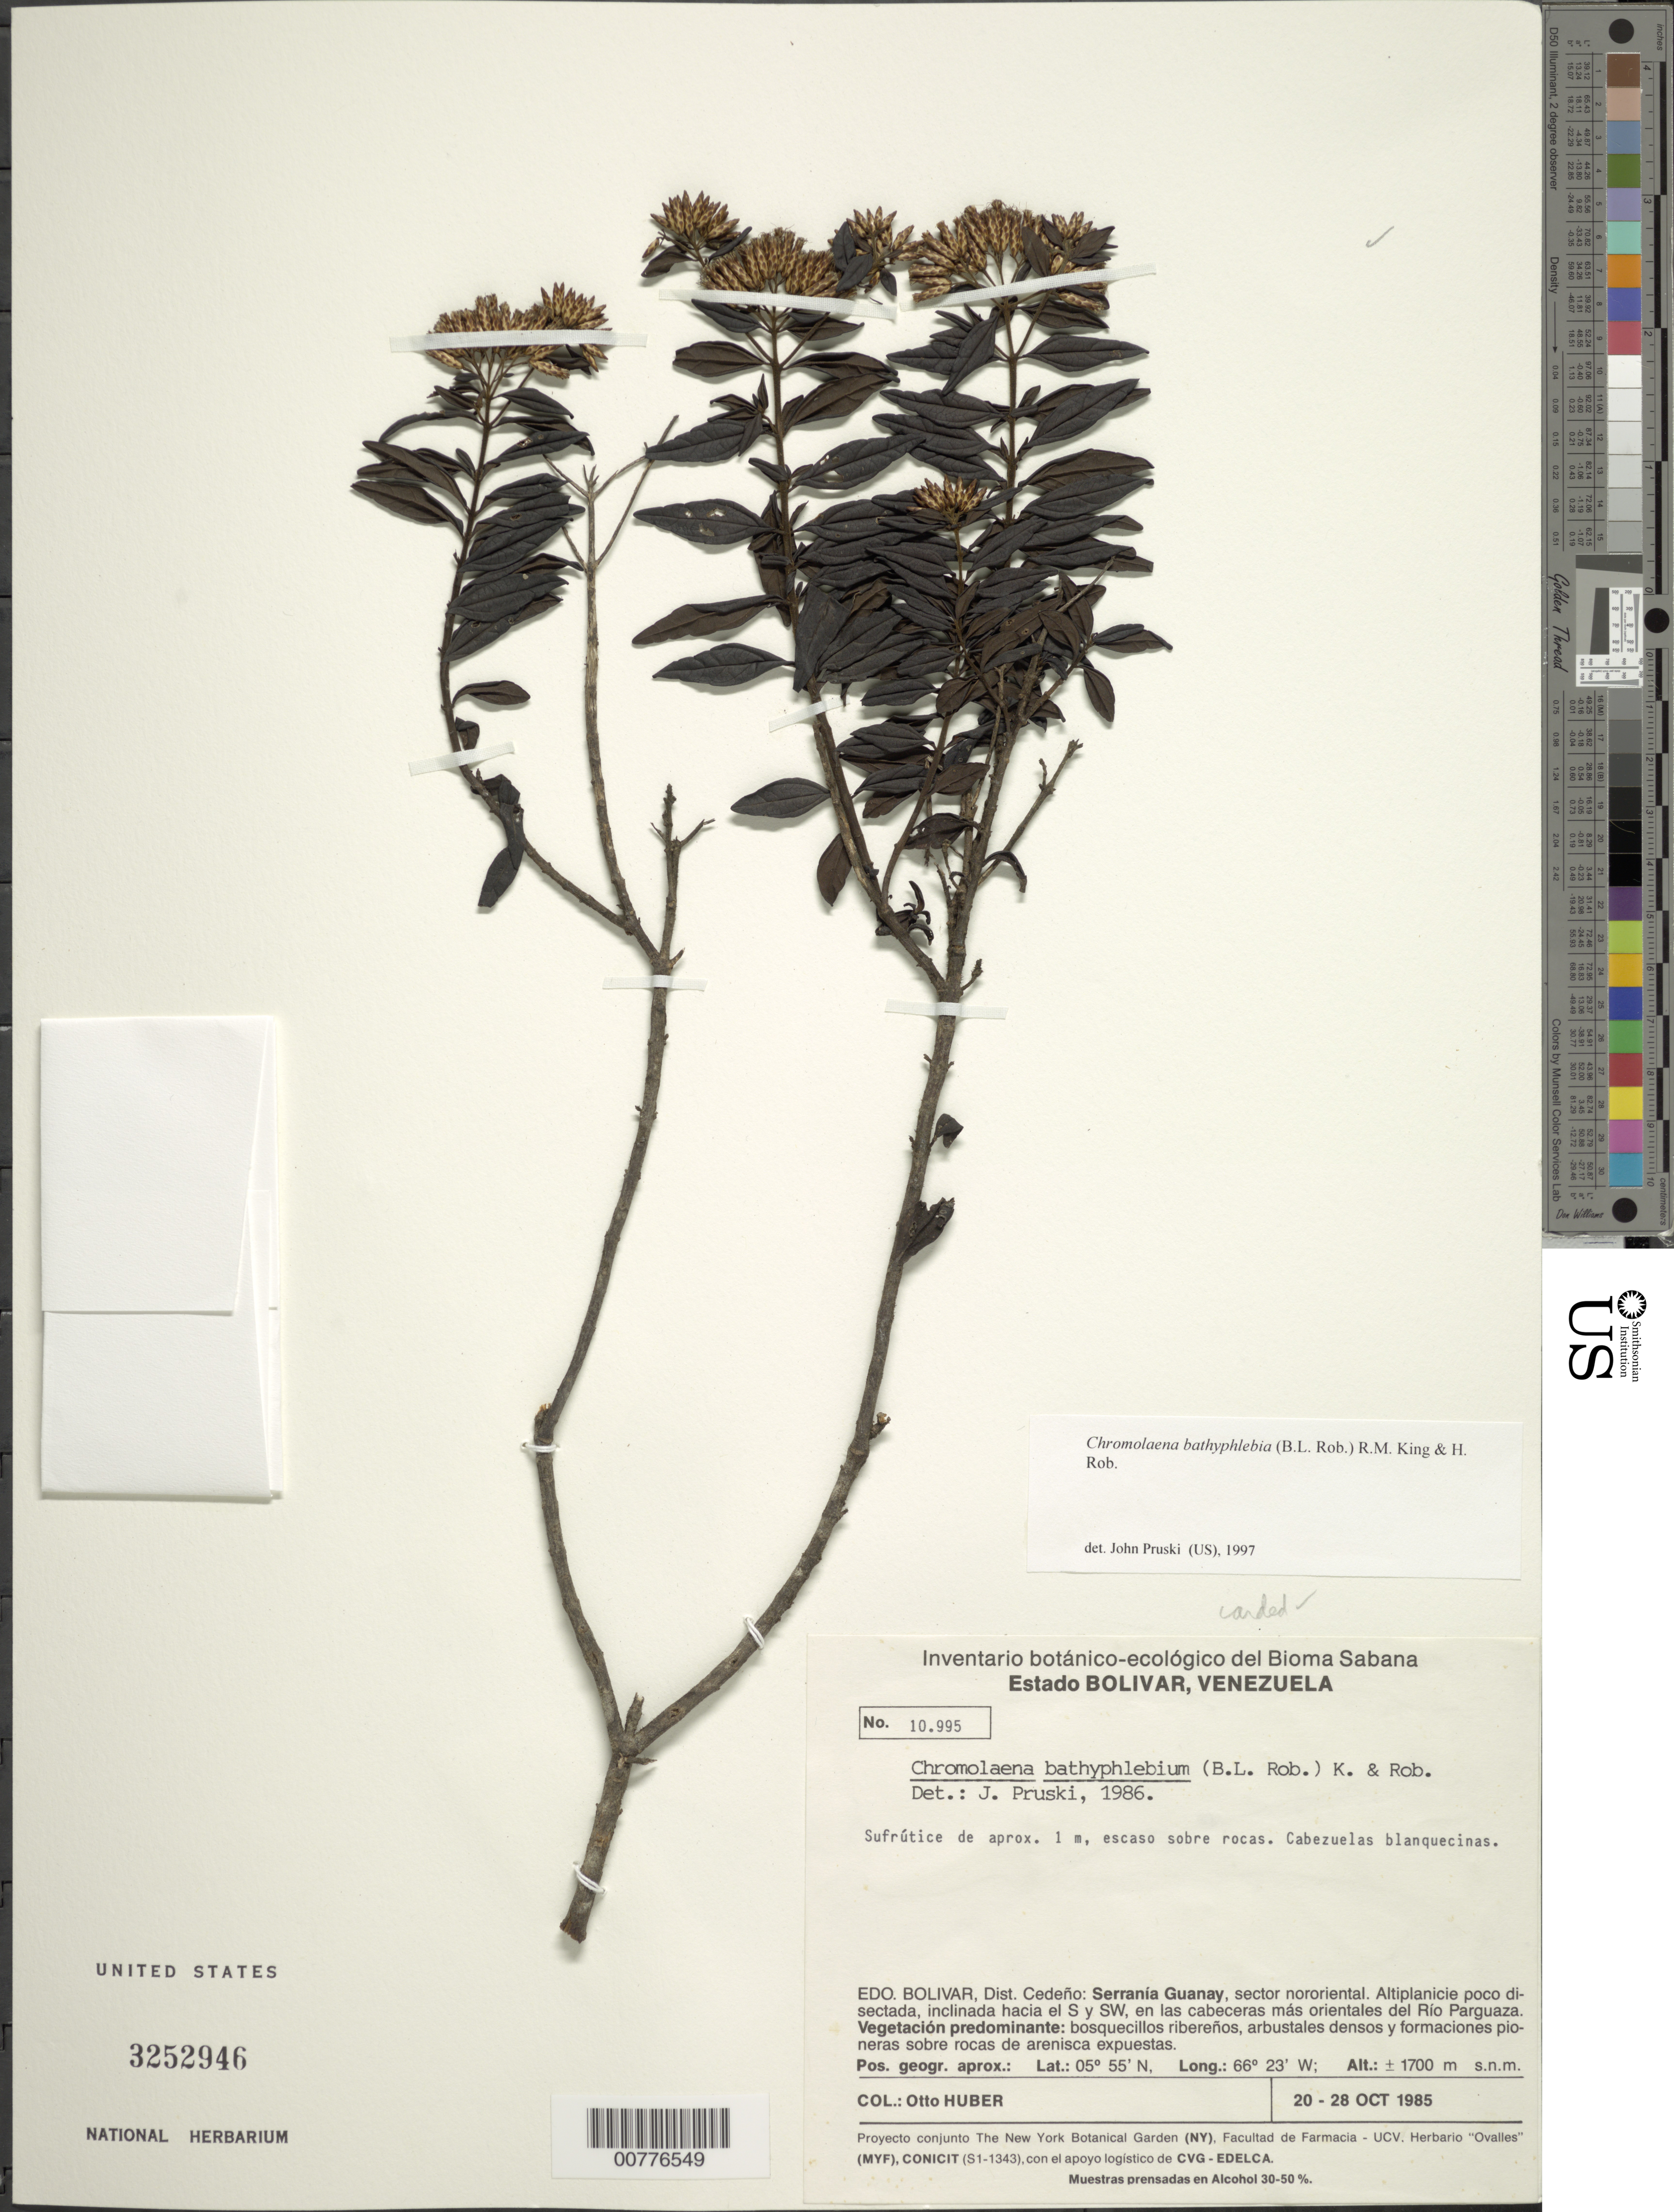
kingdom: Plantae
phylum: Tracheophyta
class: Magnoliopsida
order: Asterales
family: Asteraceae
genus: Chromolaena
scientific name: Chromolaena bathyphlebia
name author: (B.L. Rob.) R.M. King & H. Rob.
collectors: O. Huber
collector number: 10995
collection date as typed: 20-Oct-85 to 28-Oct-85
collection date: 1985-10-20/1985-10-28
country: Venezuela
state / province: Bolívar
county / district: Cedeño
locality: Serrania Guanay, sector noroiental; orientales del Río Parguaza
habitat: Altiplainice poco disectada, inclinada hacia el S y SW, en las cabeceras; bosquecillos riberenos, arubustales densos y formaciones pioneras sobre…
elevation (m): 1700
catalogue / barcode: US 3252946